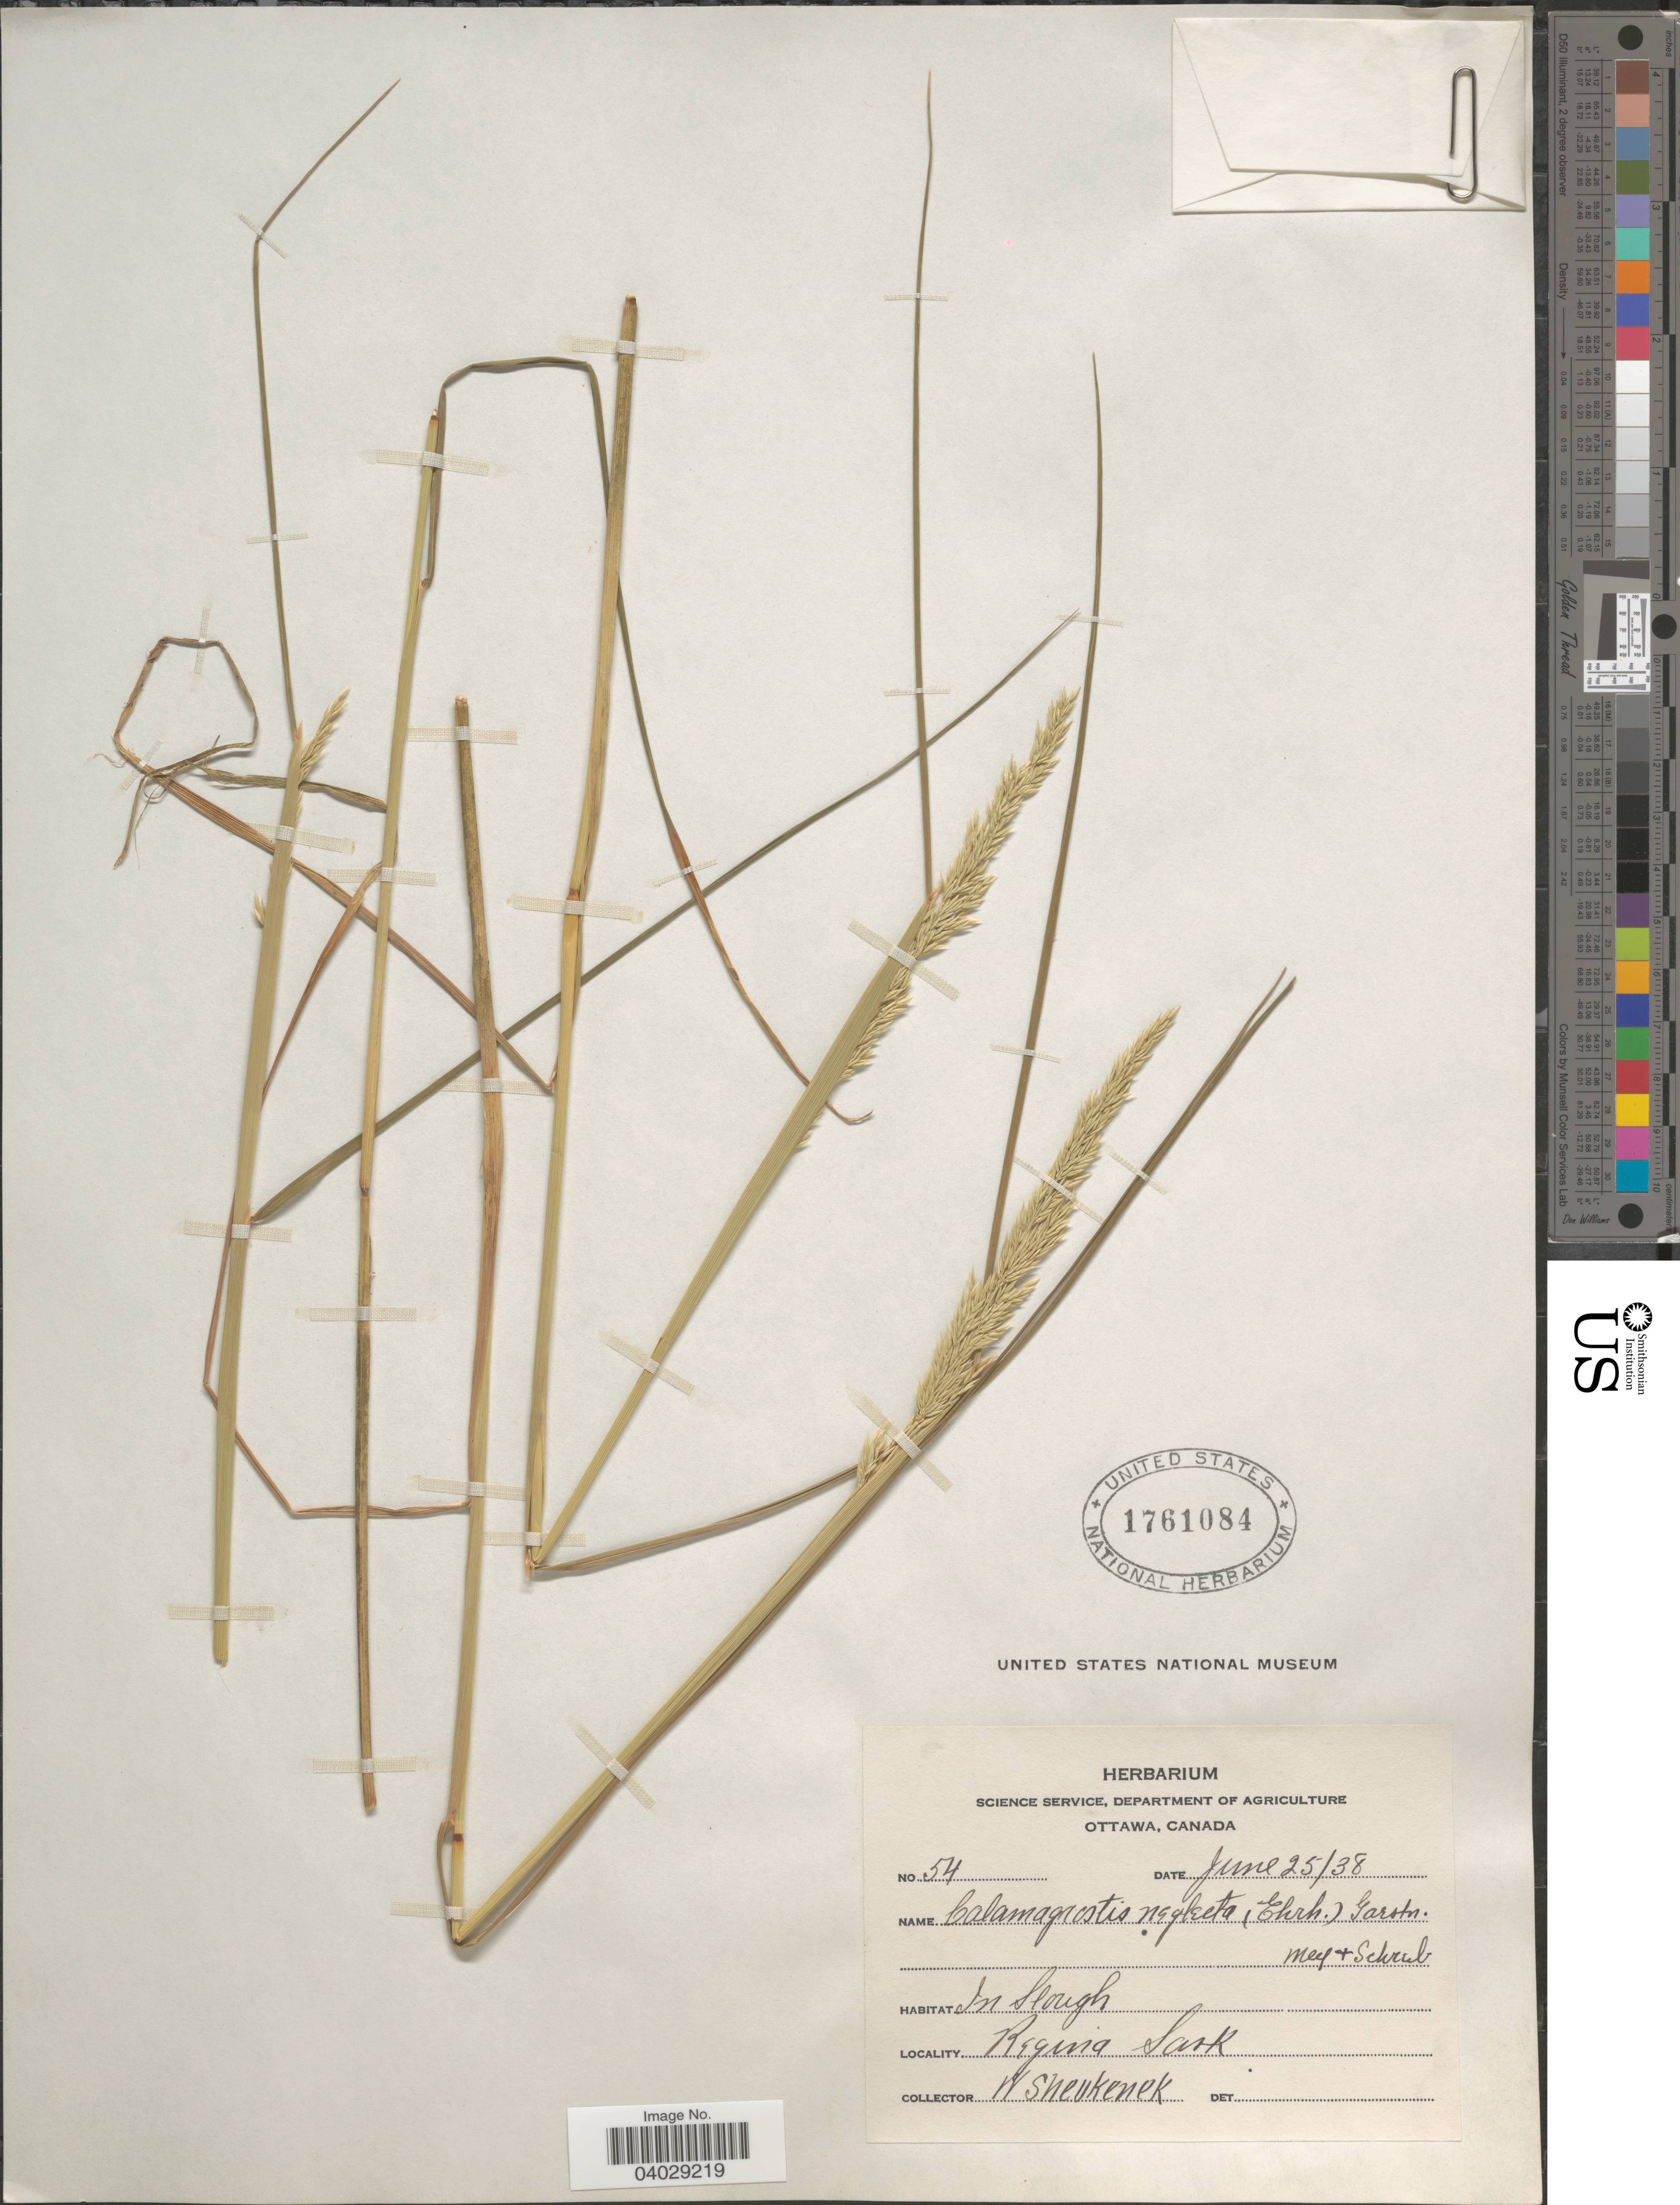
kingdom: Plantae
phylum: Tracheophyta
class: Liliopsida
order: Poales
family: Poaceae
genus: Calamagrostis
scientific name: Calamagrostis neglecta (Ehrh.) Gaertner et al.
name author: (Ehrhart) G. Gaertn. et al.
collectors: W. Sheukenek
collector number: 54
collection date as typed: Transcribed d/m/y: 25/6/38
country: Canada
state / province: Saskatchewan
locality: Regina.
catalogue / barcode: US 1761084